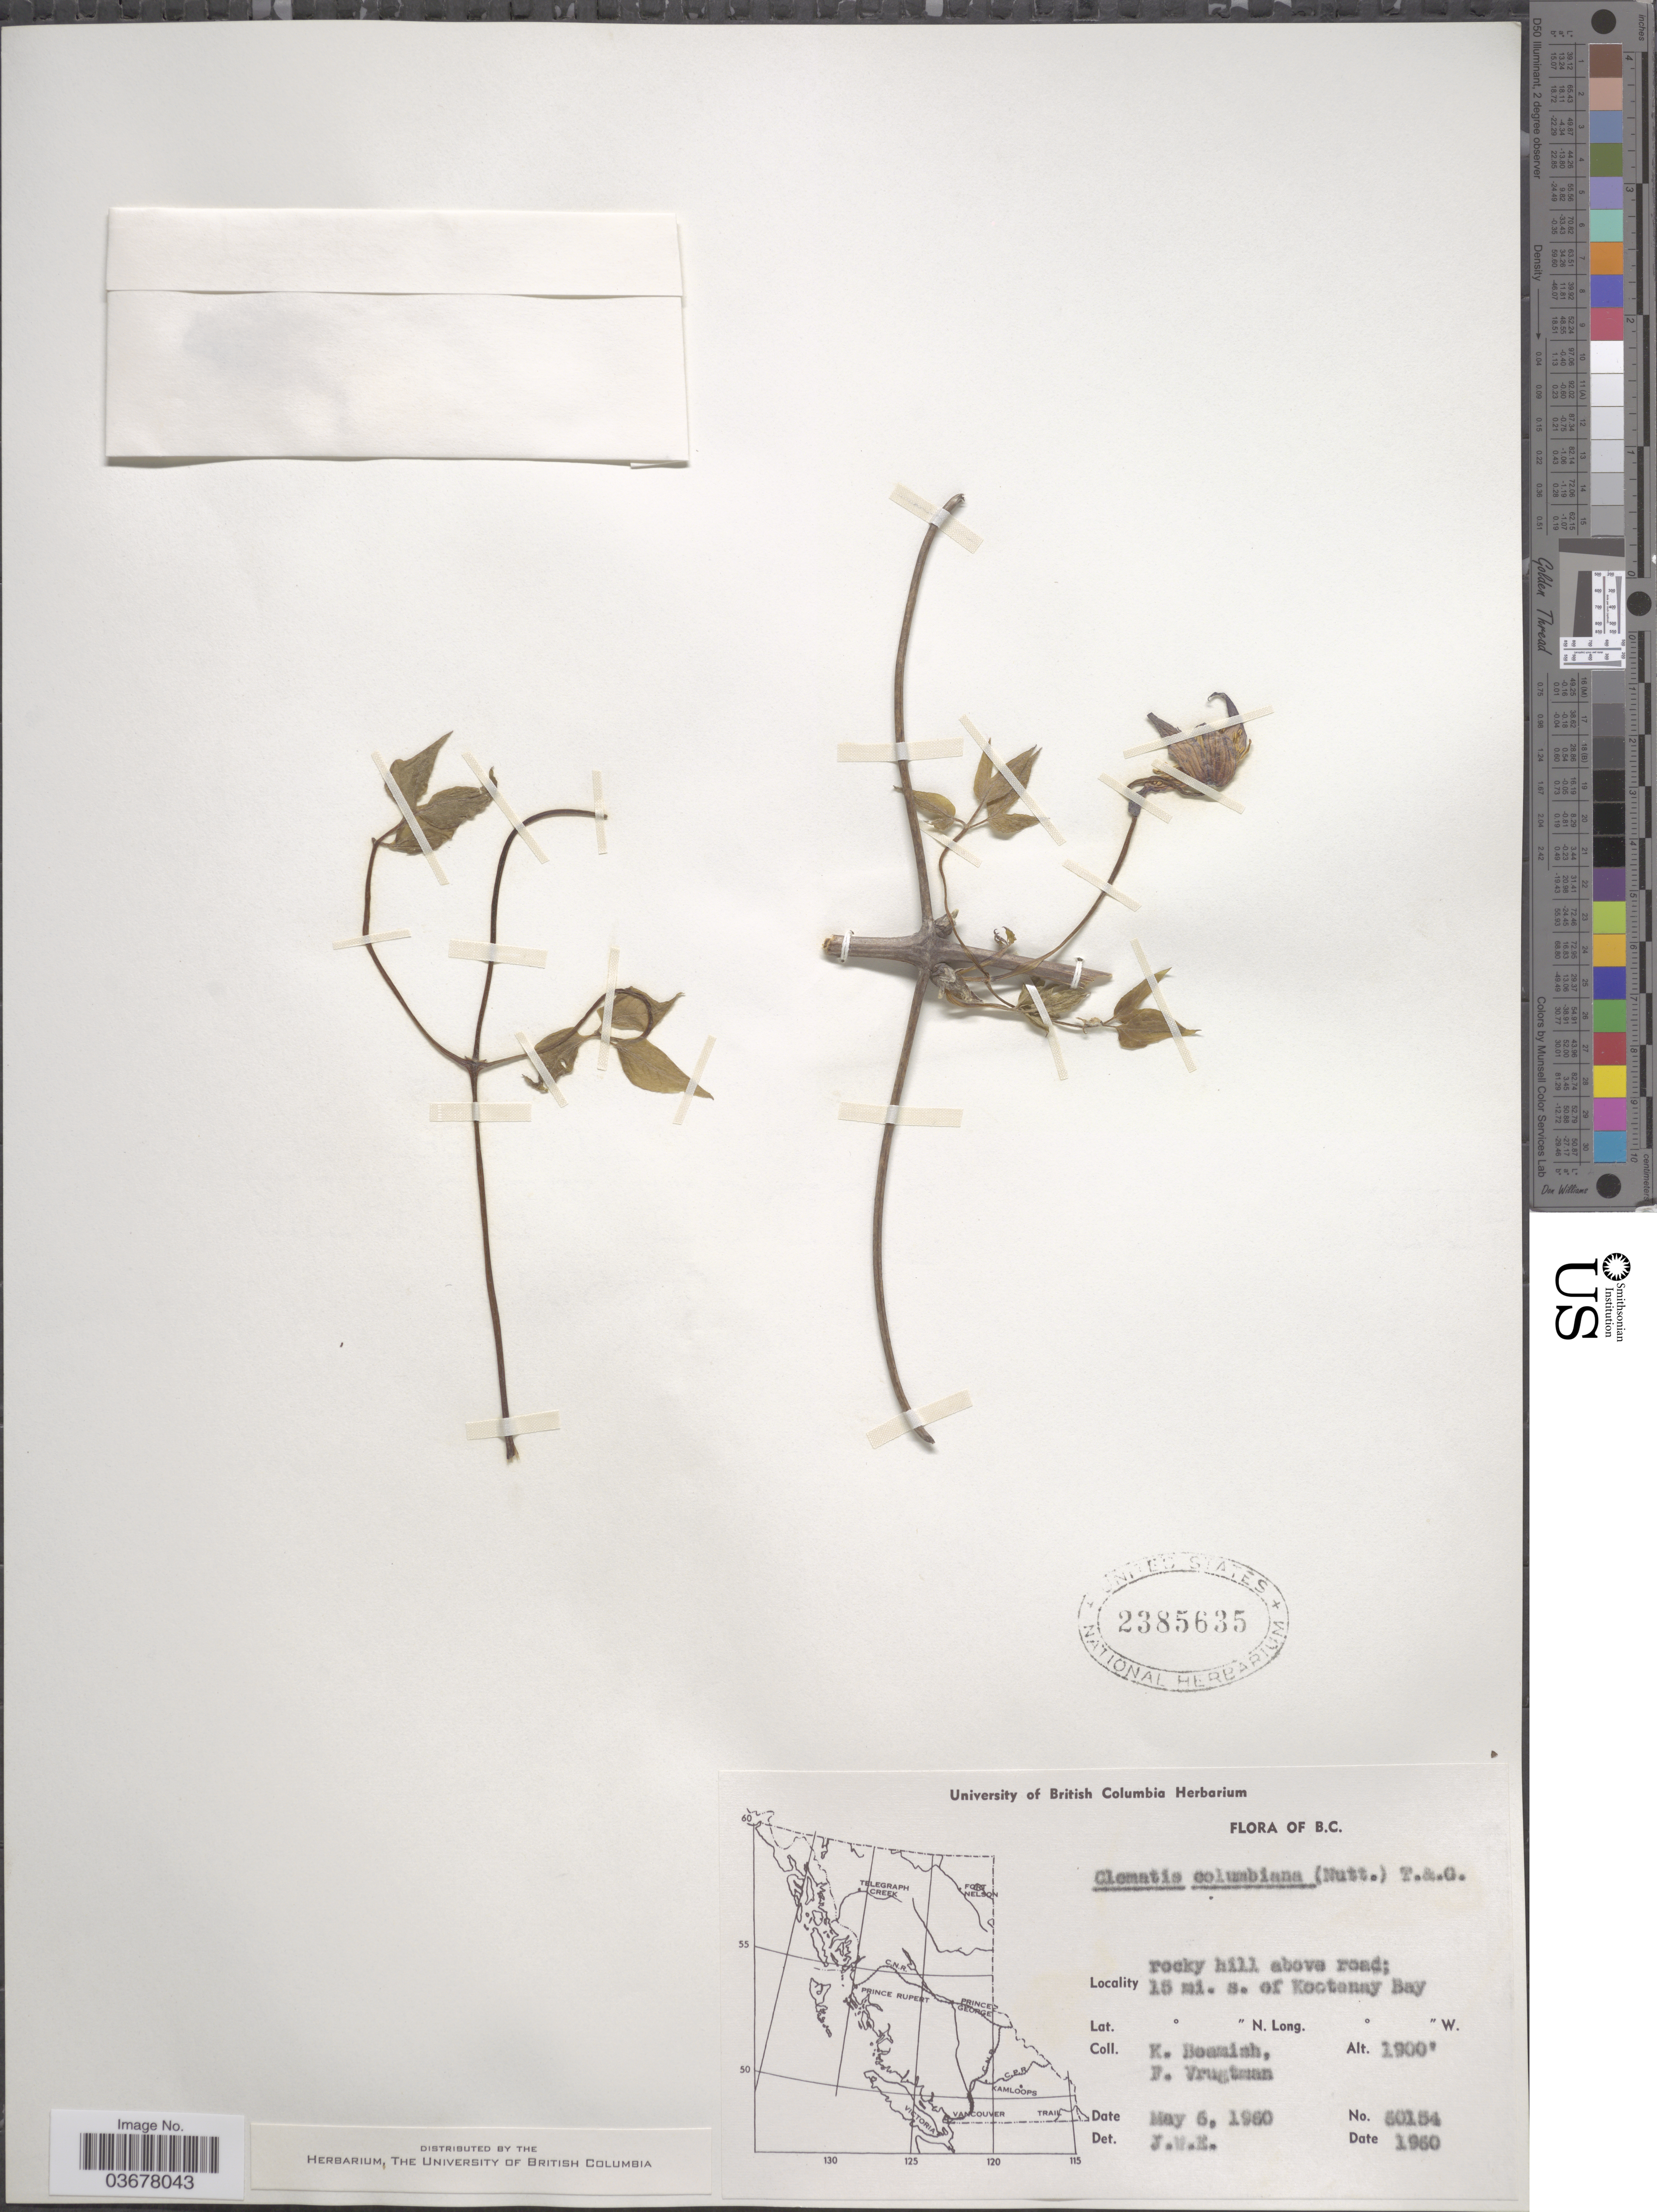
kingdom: Plantae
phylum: Tracheophyta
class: Magnoliopsida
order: Ranunculales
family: Ranunculaceae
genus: Clematis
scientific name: Clematis columbiana var. columbiana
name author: (Nutt.) Torr. & A. Gray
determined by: Strong, M. T., (US), Smithsonian Institution - National Museum of Natural History (UNITED STATES)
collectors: K. Beamish & F. Vrugtman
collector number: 50154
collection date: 1960-05-06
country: Canada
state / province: British Columbia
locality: Rocky hill above road; 15 mi. s. of Koctanny Bay.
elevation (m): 579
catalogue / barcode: US 2385635